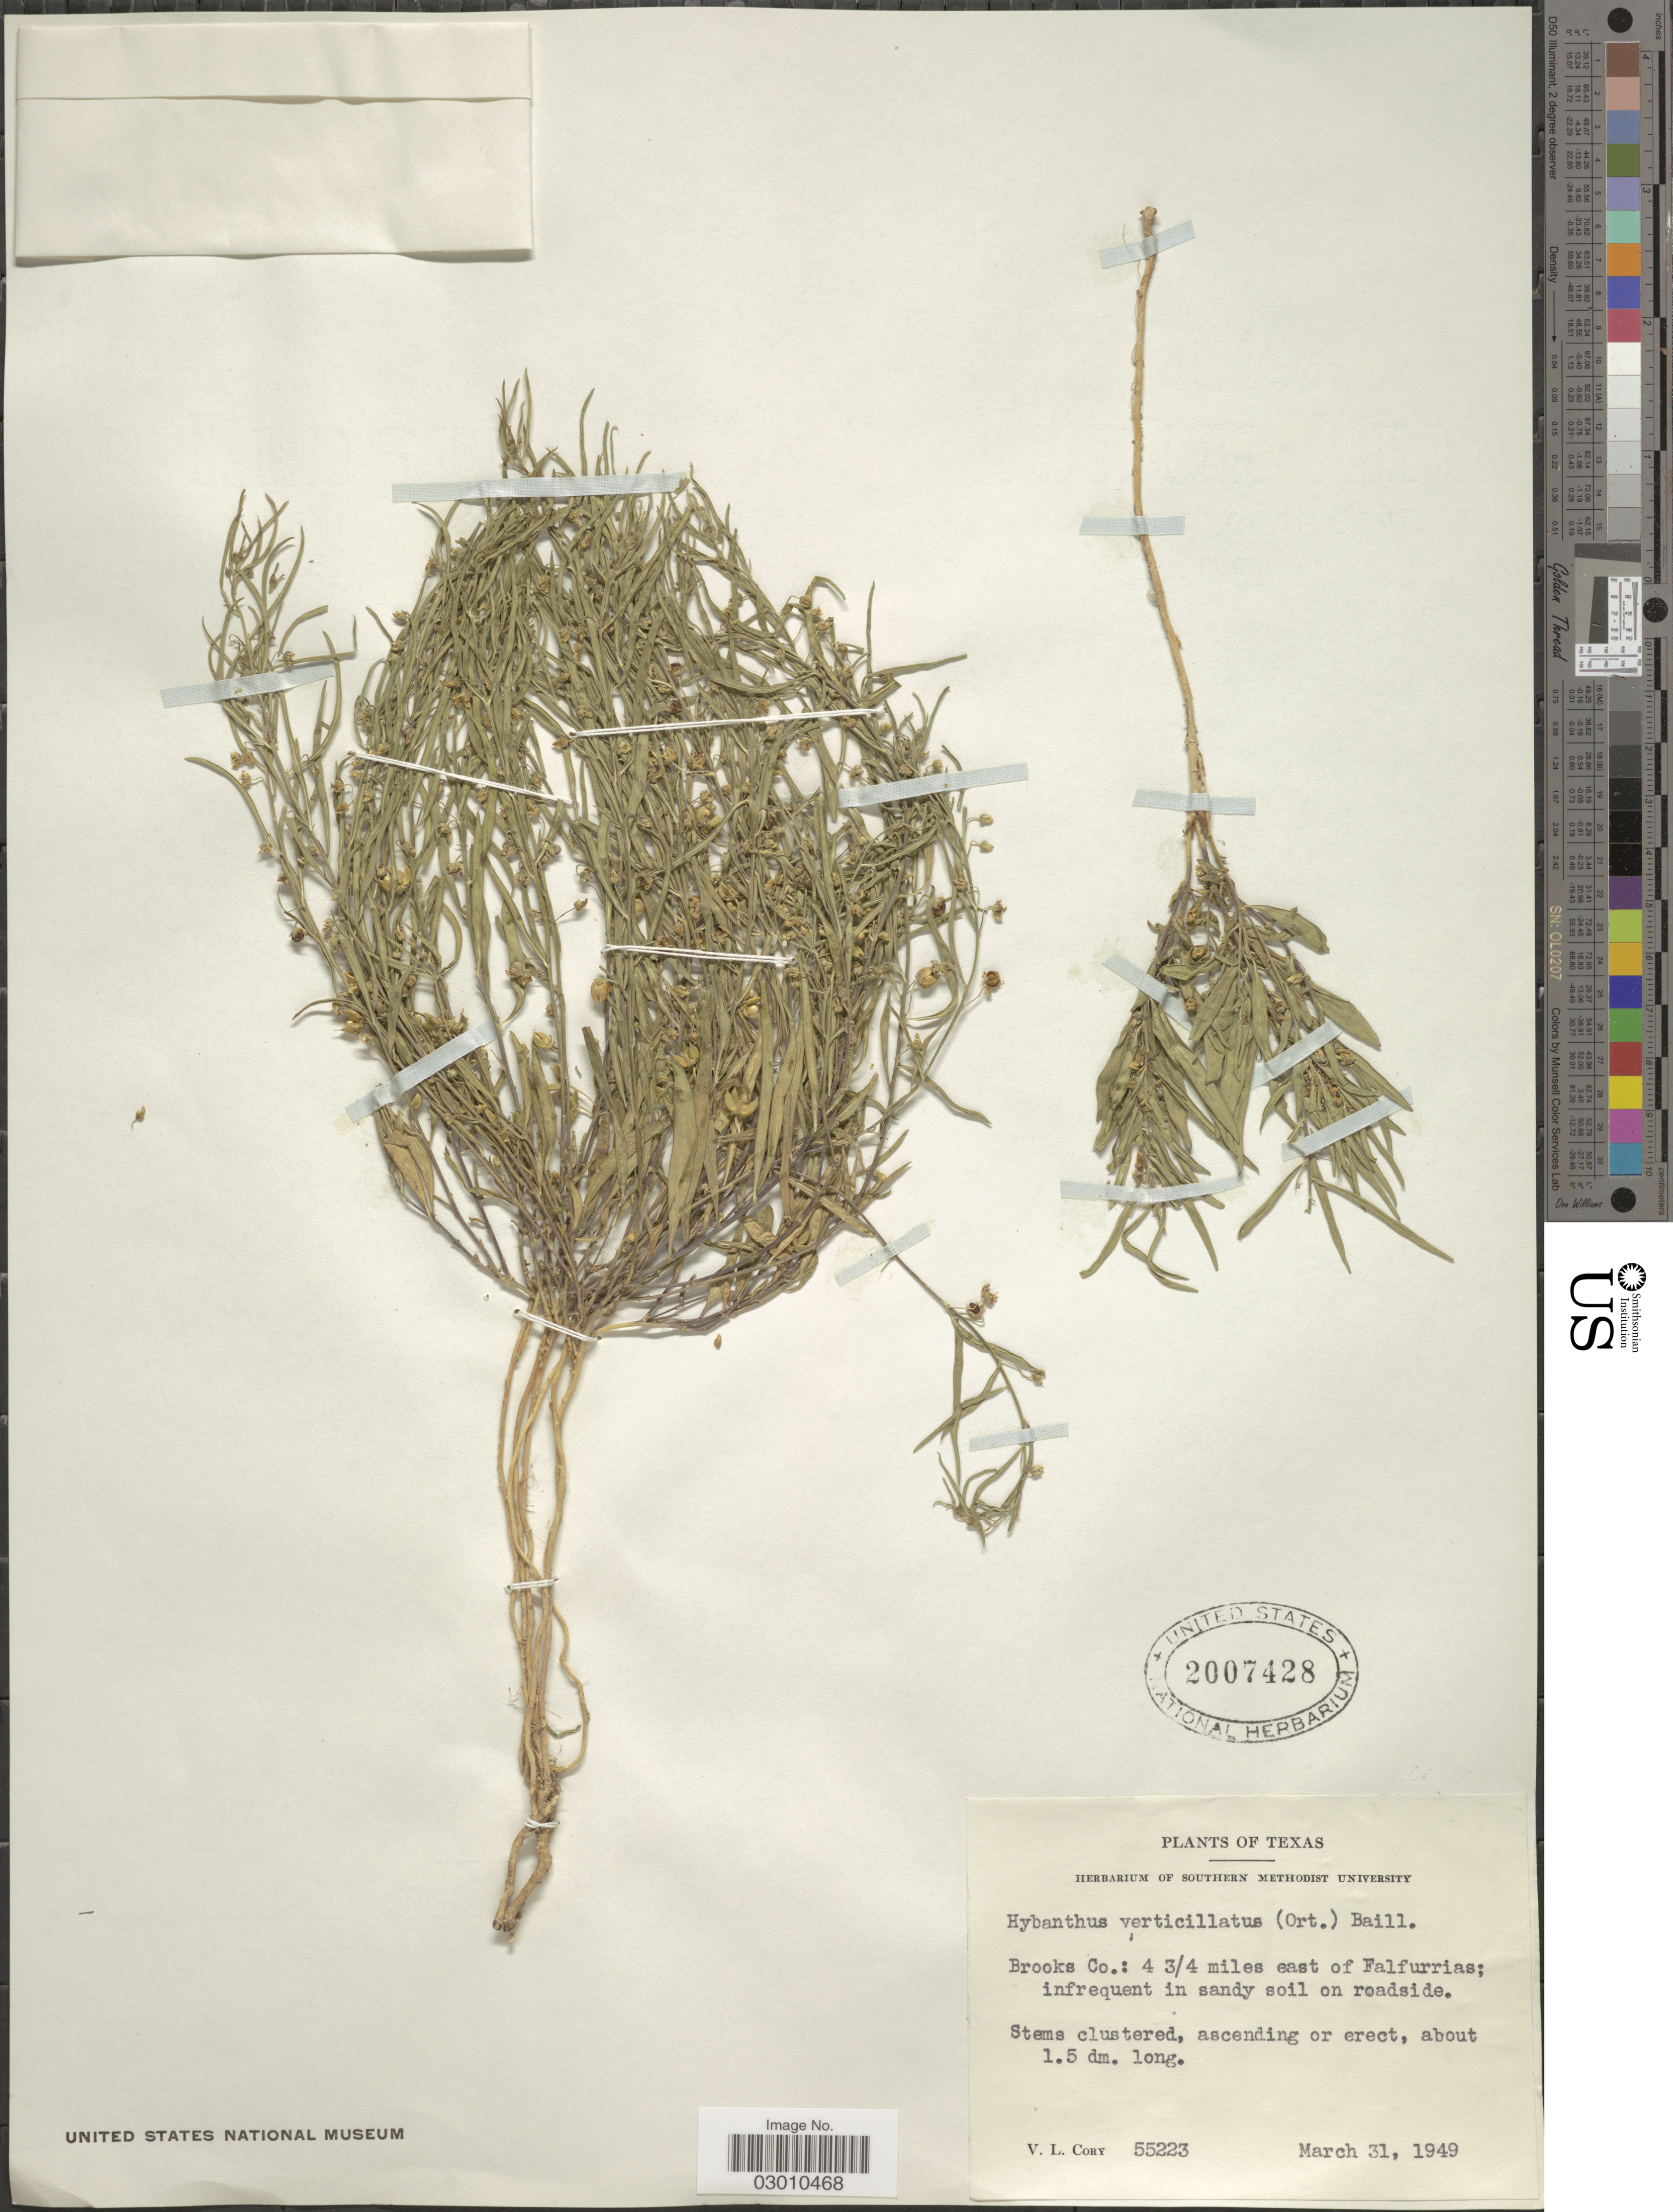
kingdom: Plantae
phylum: Tracheophyta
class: Magnoliopsida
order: Malpighiales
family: Violaceae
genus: Pombalia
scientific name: Pombalia verticillata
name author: (Ortega) Paula-Souza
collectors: V. Cory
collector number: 55223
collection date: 1949-03-31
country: United States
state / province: Texas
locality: Brooks Co.: 4¾ miles east of Falfurrias.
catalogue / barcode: US 2007428